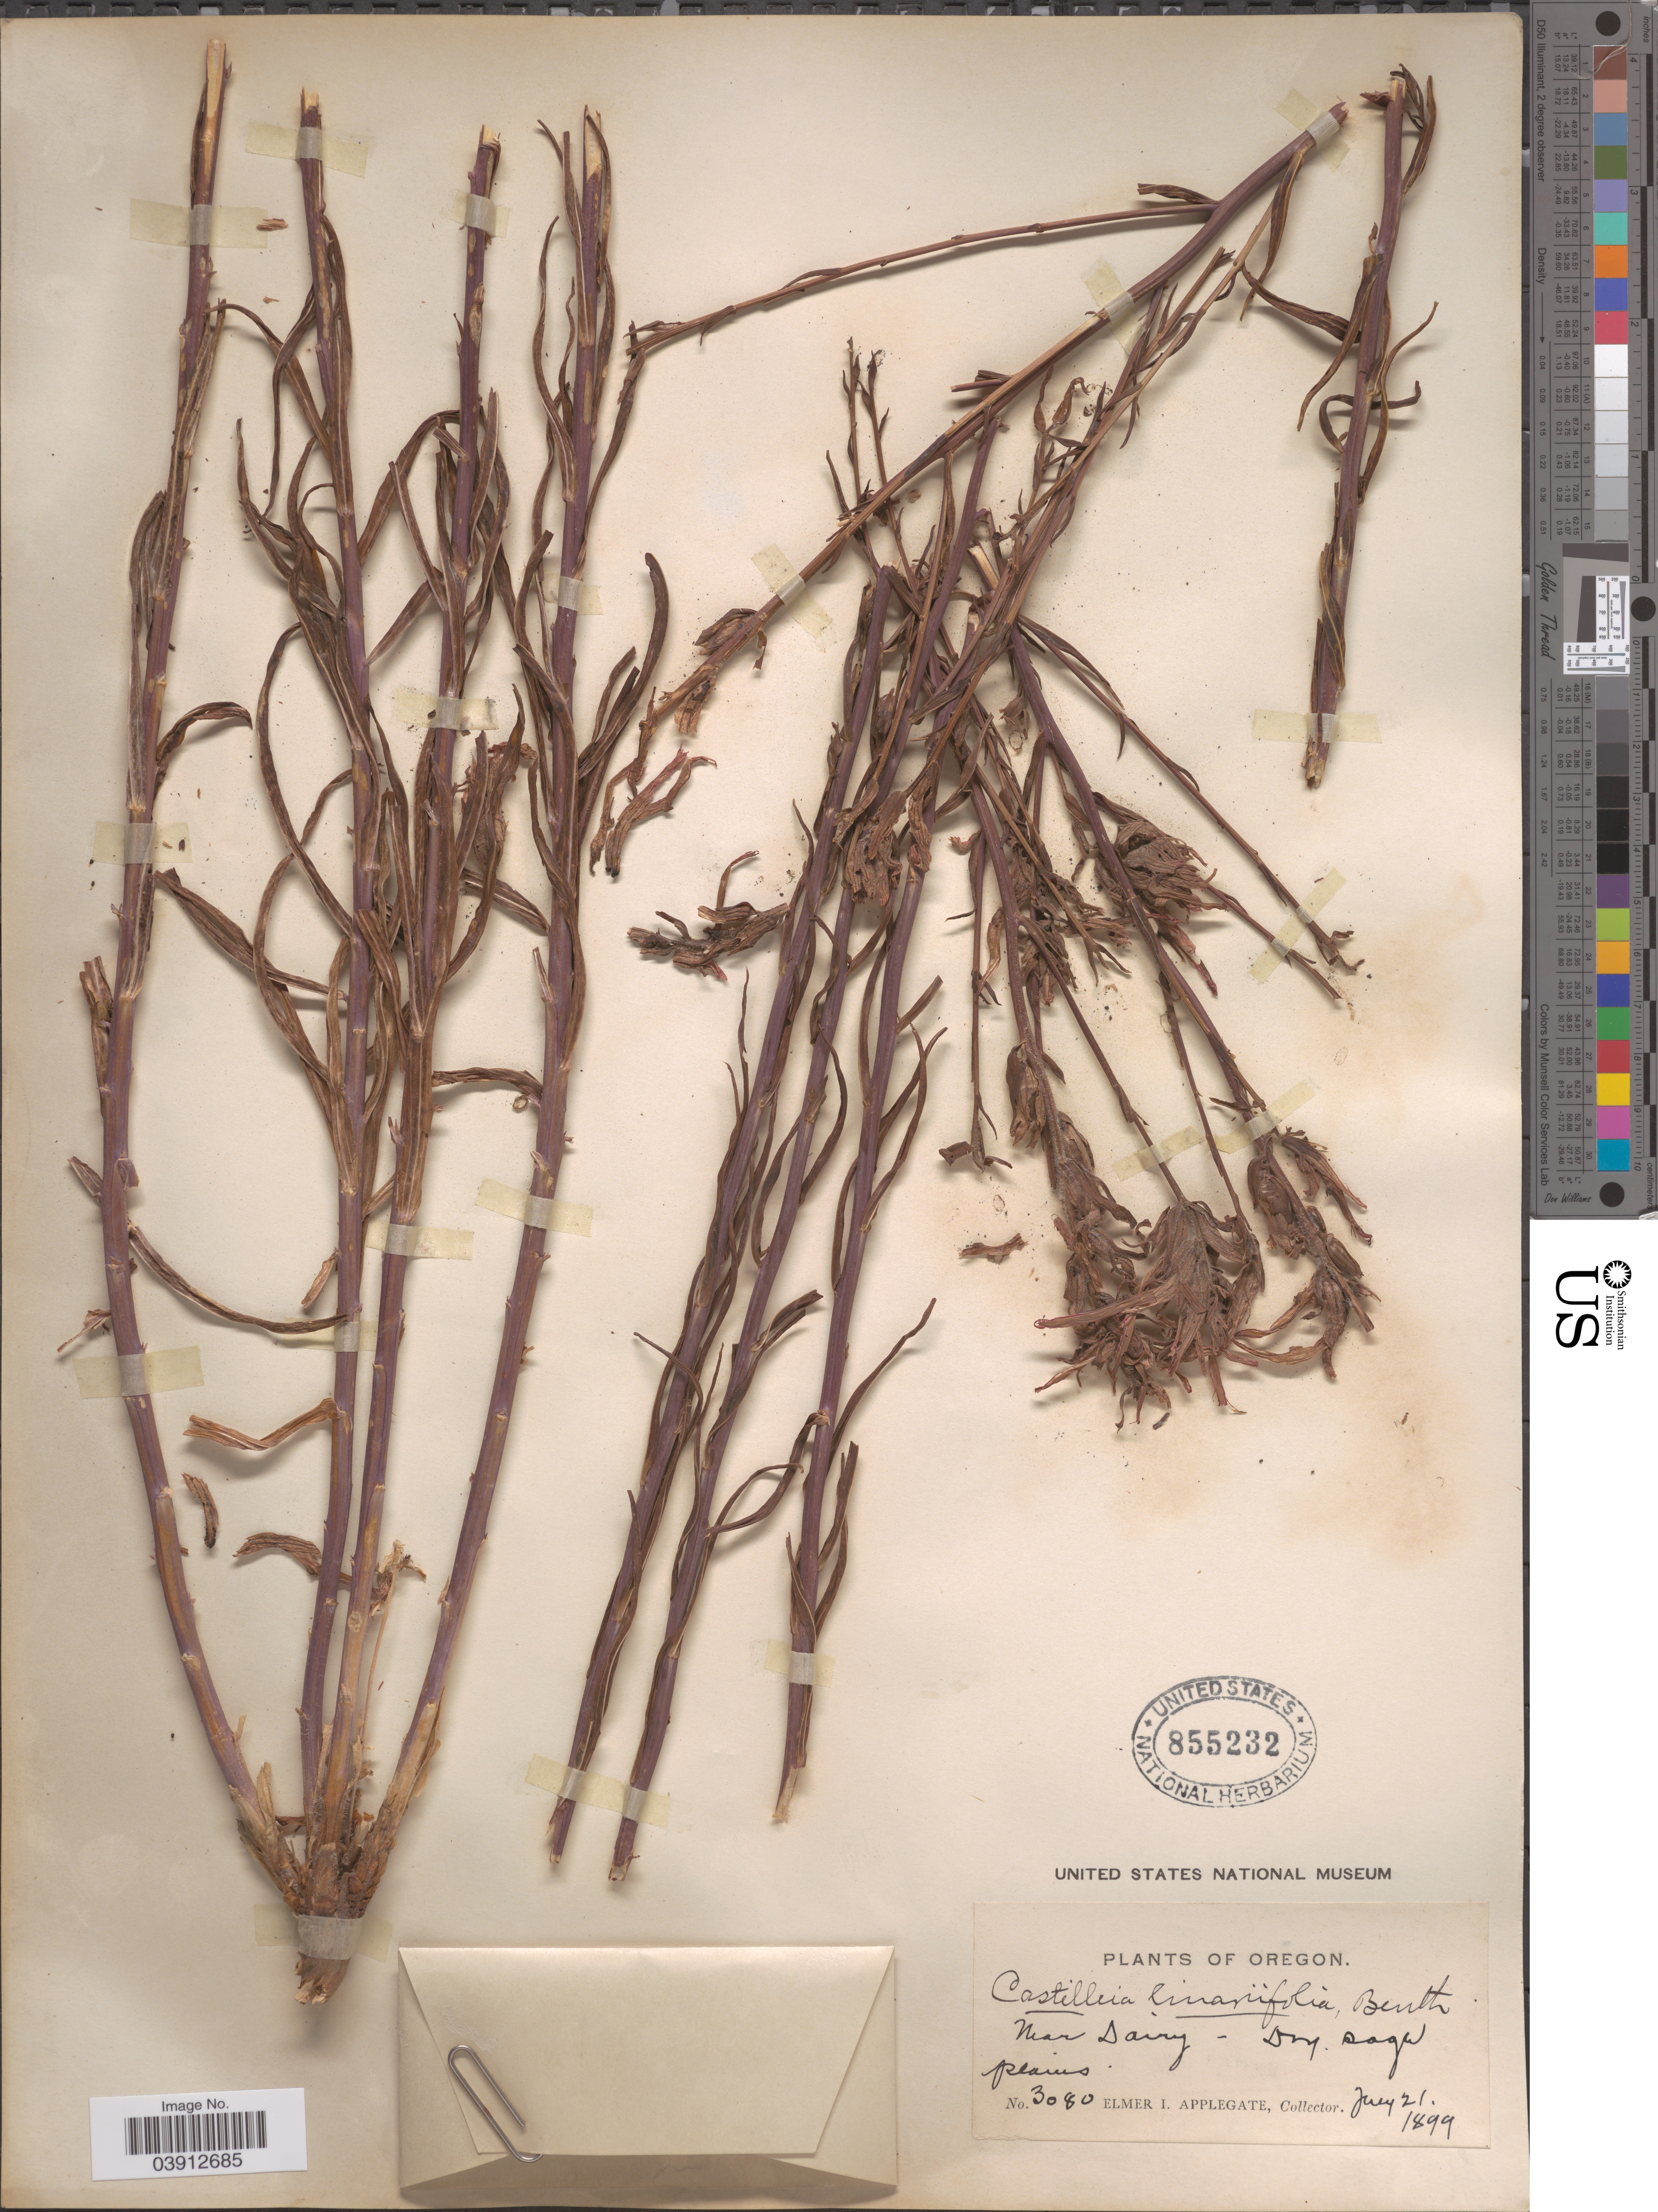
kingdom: Plantae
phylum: Tracheophyta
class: Magnoliopsida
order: Lamiales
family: Orobanchaceae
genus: Castilleja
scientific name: Castilleja linariifolia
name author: Benth.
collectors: E. I. Applegate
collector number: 3080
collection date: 1899-07-21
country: United States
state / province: Oregon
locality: Near Dairy.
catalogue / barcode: US 855232